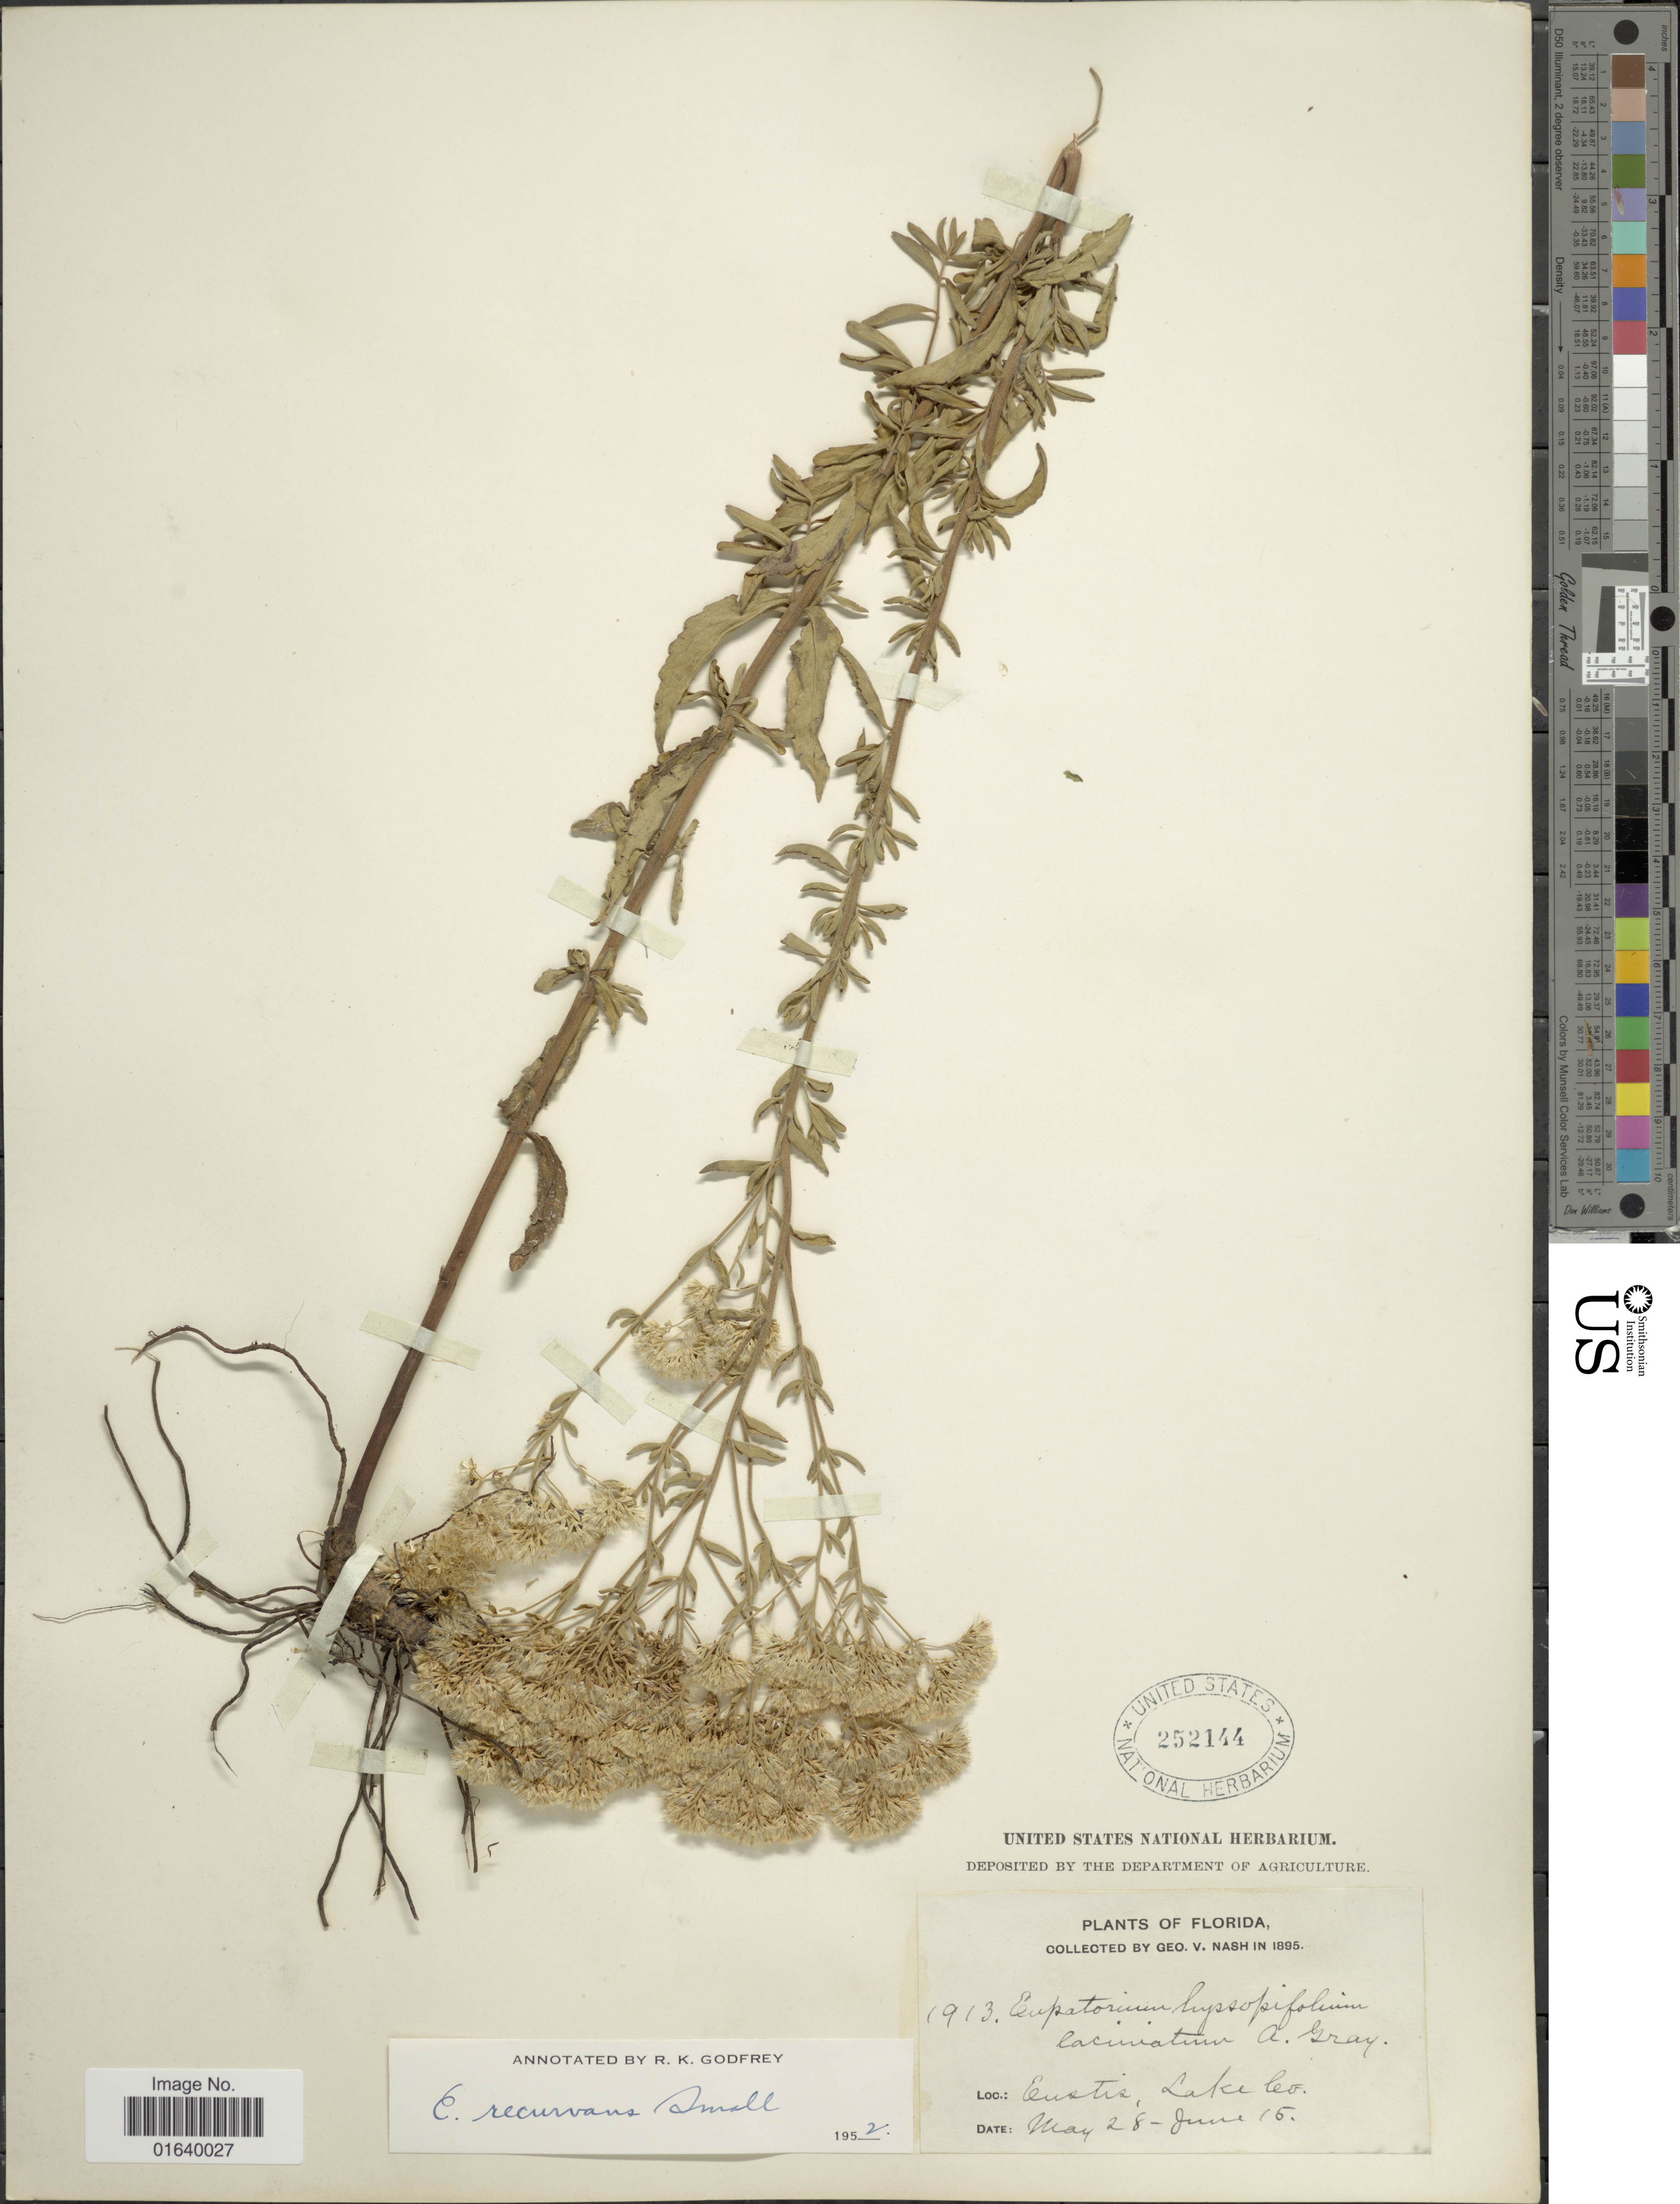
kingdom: Plantae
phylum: Tracheophyta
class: Magnoliopsida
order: Asterales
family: Asteraceae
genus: Eupatorium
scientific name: Eupatorium recurvans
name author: Small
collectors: G. V. Nash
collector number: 1913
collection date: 1895-05-28/1895-06-25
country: United States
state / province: Florida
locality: Eustis, Lake Co.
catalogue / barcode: US 252144